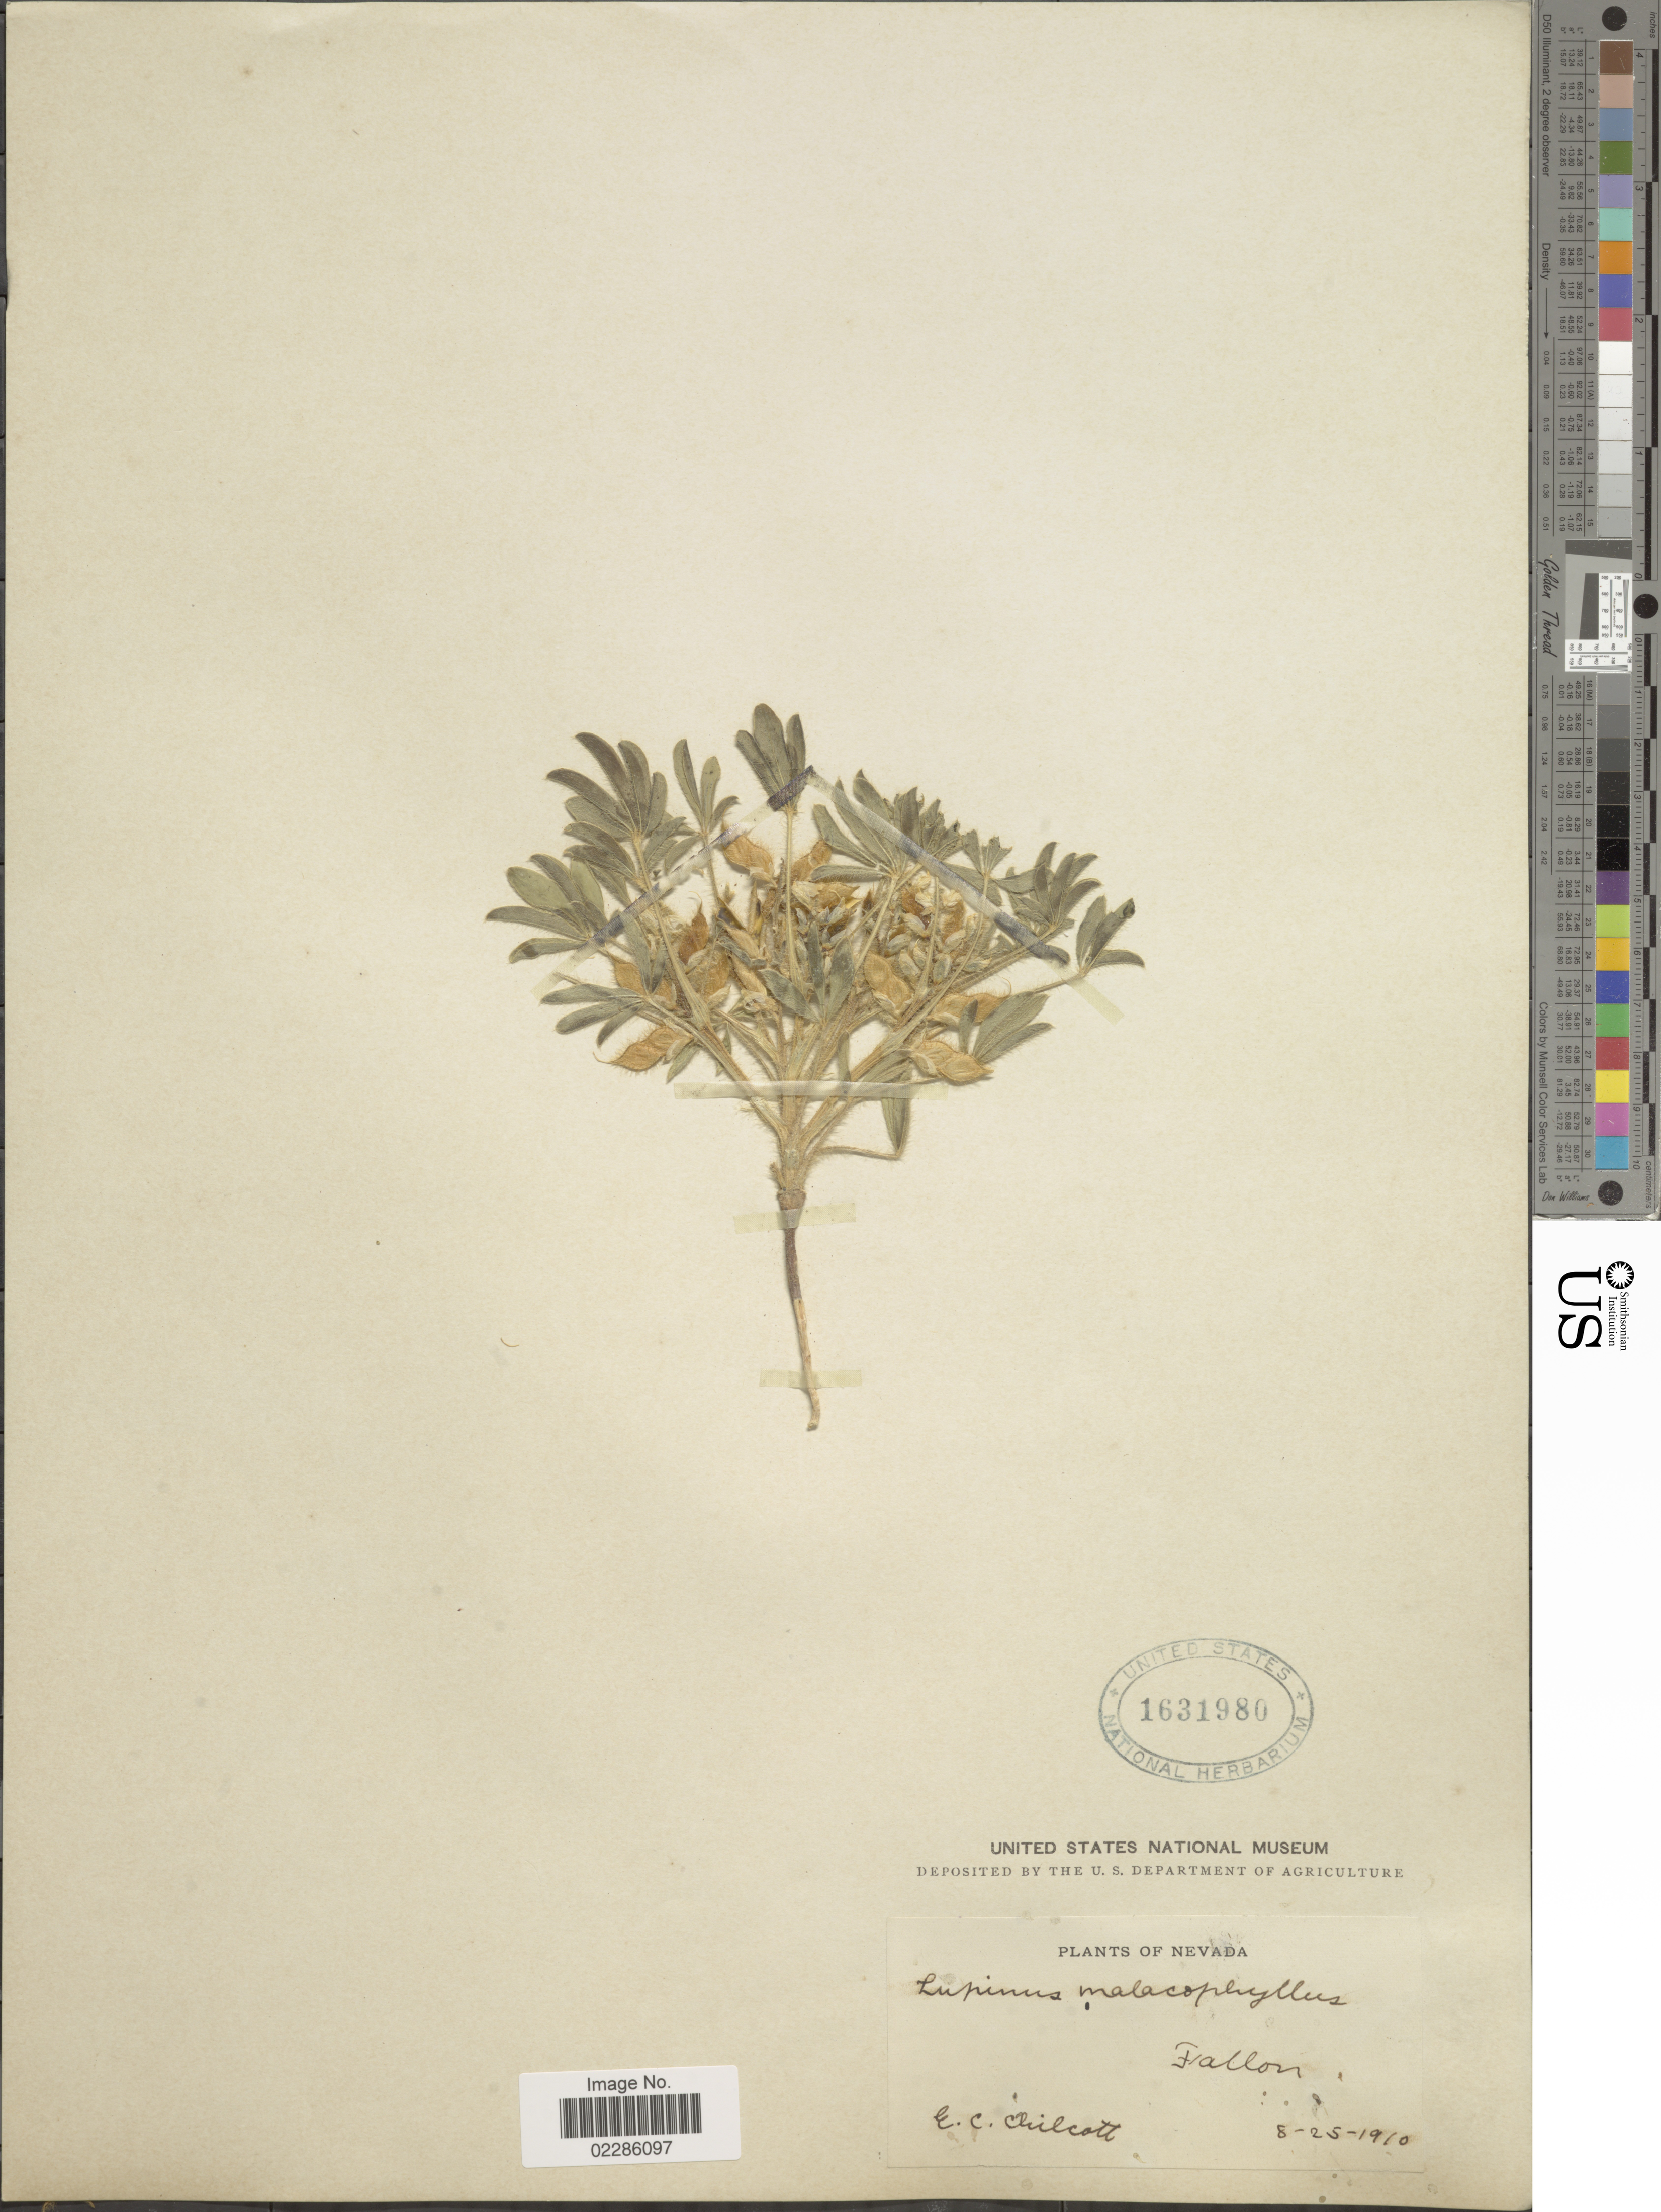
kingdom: Plantae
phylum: Tracheophyta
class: Magnoliopsida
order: Fabales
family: Fabaceae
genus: Lupinus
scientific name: Lupinus malacophyllus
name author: Greene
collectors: E. Chilcott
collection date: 1910-08-25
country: United States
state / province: Nevada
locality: Fallon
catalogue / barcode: US 1631980